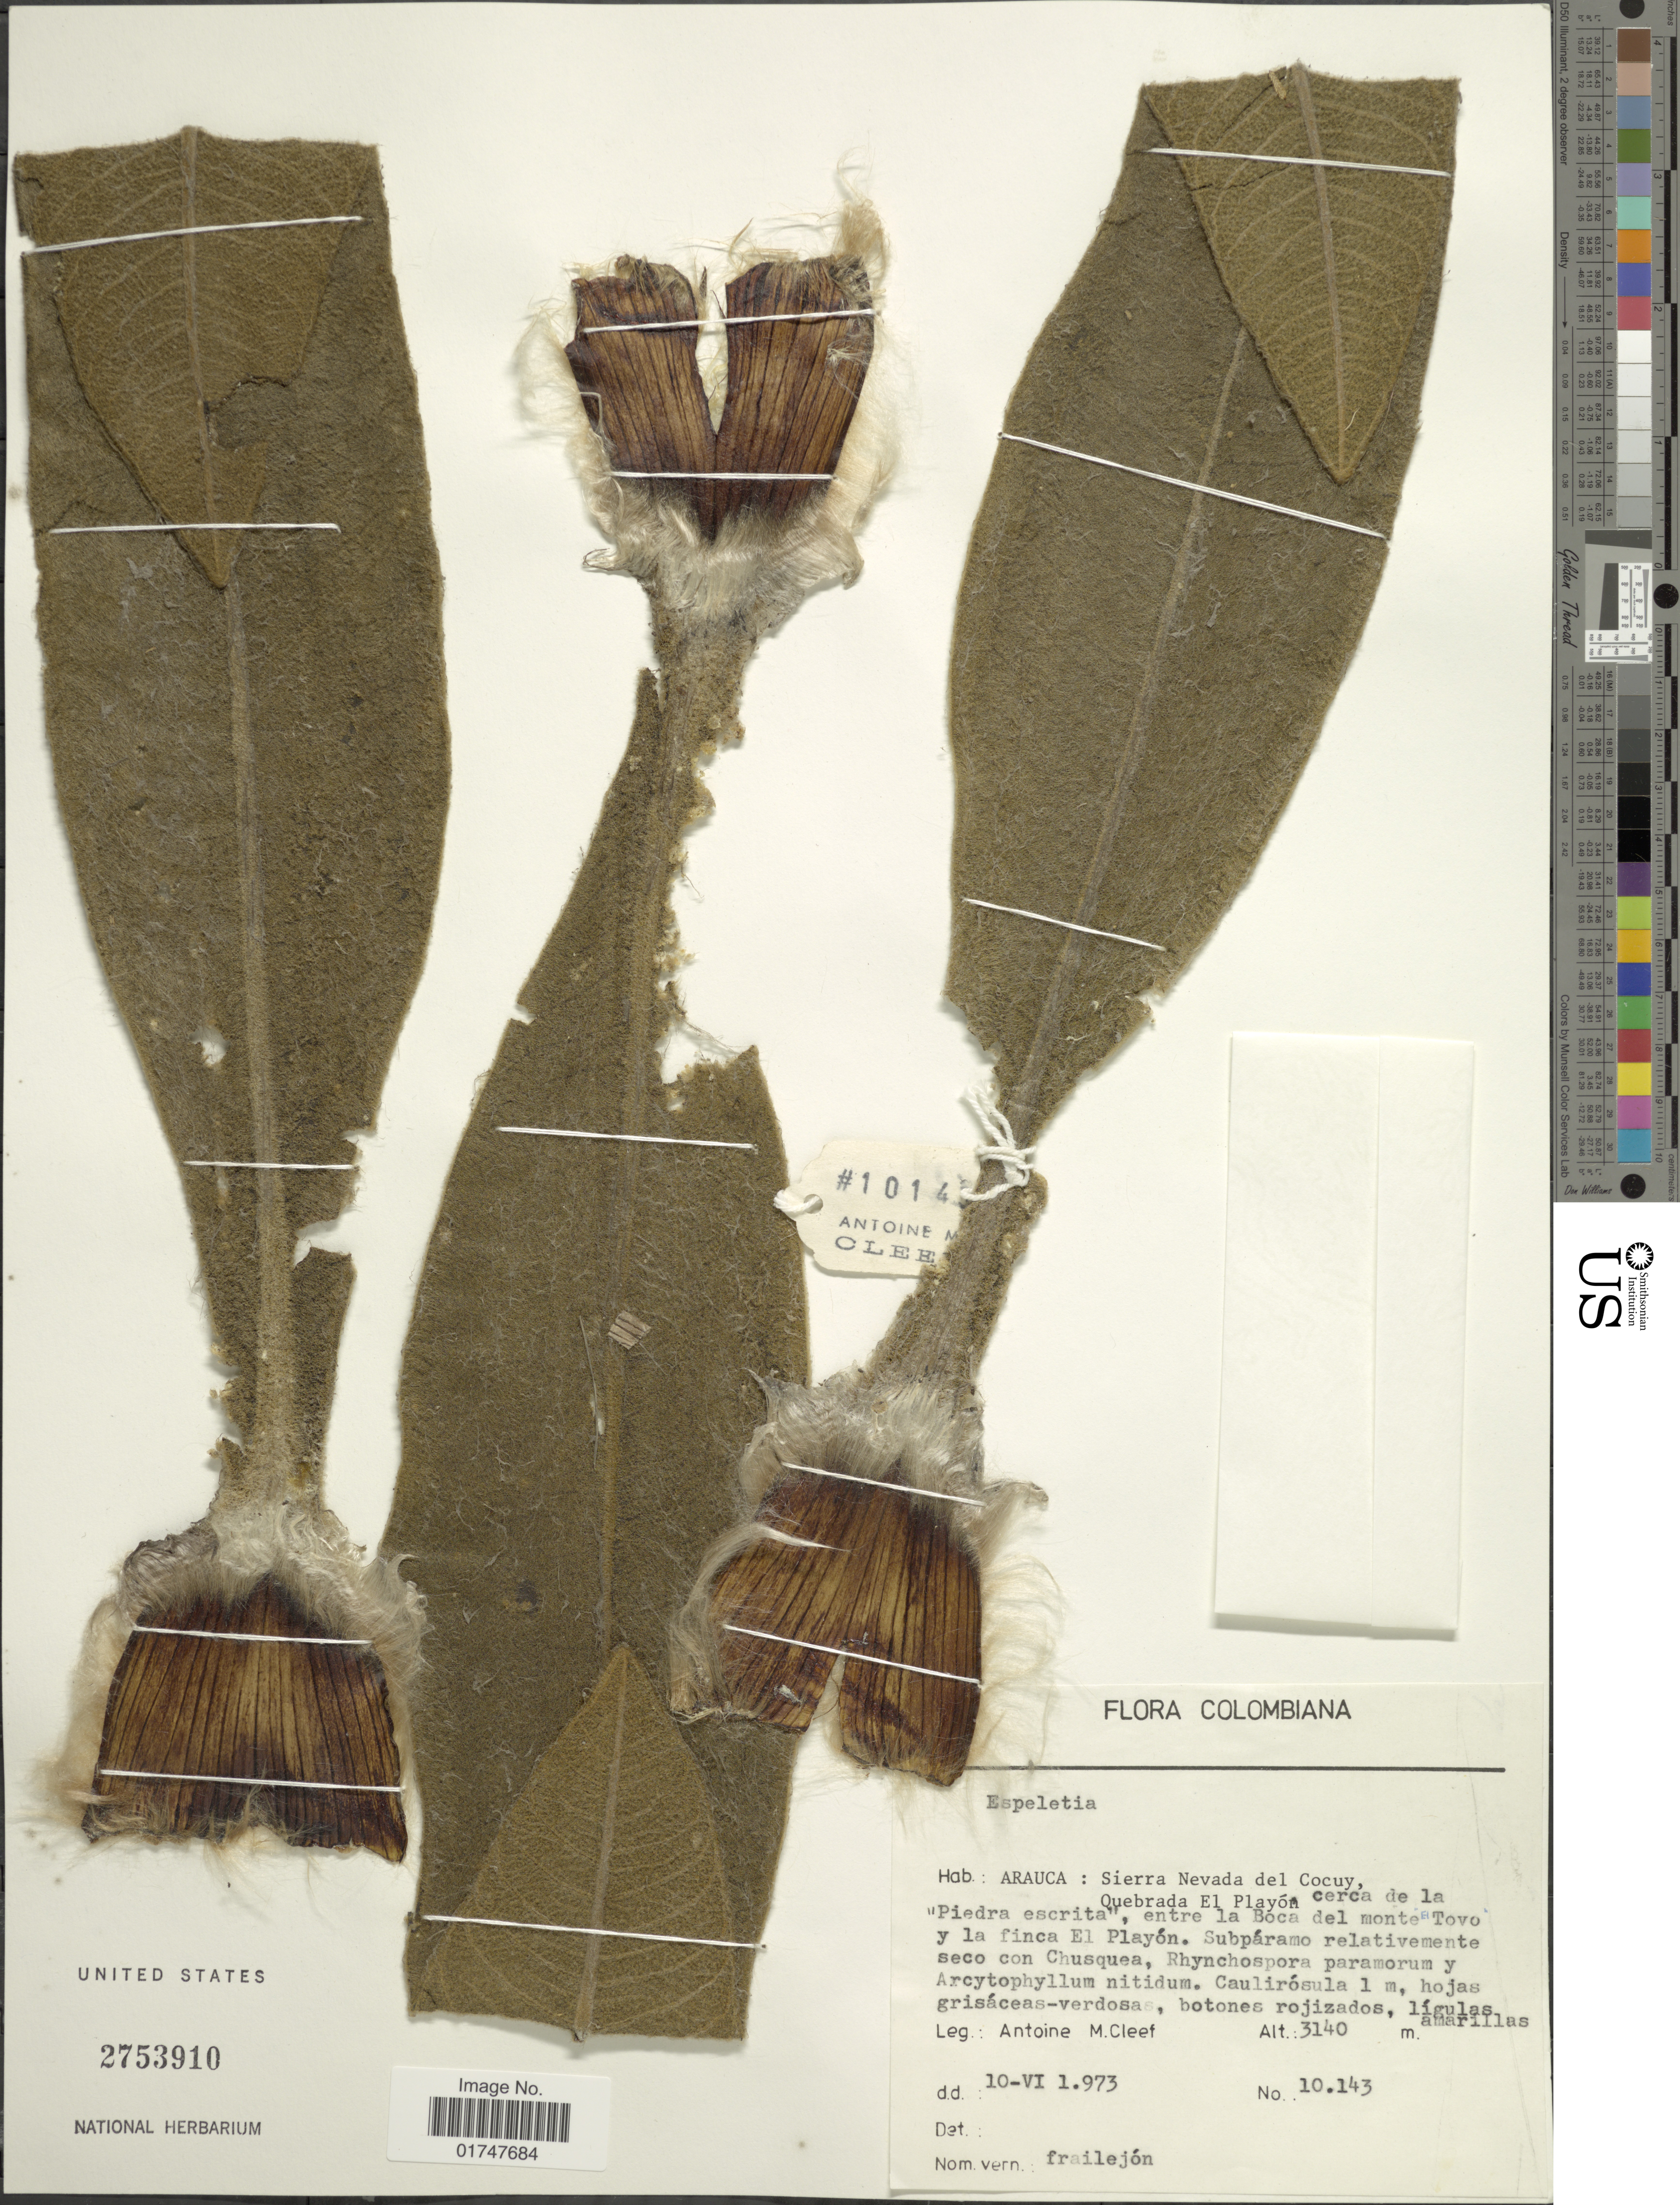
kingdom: Plantae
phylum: Tracheophyta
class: Magnoliopsida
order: Asterales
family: Asteraceae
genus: Espeletia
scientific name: Espeletia curialensis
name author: Cuatrec.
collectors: A. M. Cleef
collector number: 10143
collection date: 1973-06-10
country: Colombia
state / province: Arauca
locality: Sierra Nevada del Cocuy, Quebrada El Playón cerca de la "Piedra escrita", entre la Boca del monte Tovo y la finca El Playón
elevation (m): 3140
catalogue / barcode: US 2753910